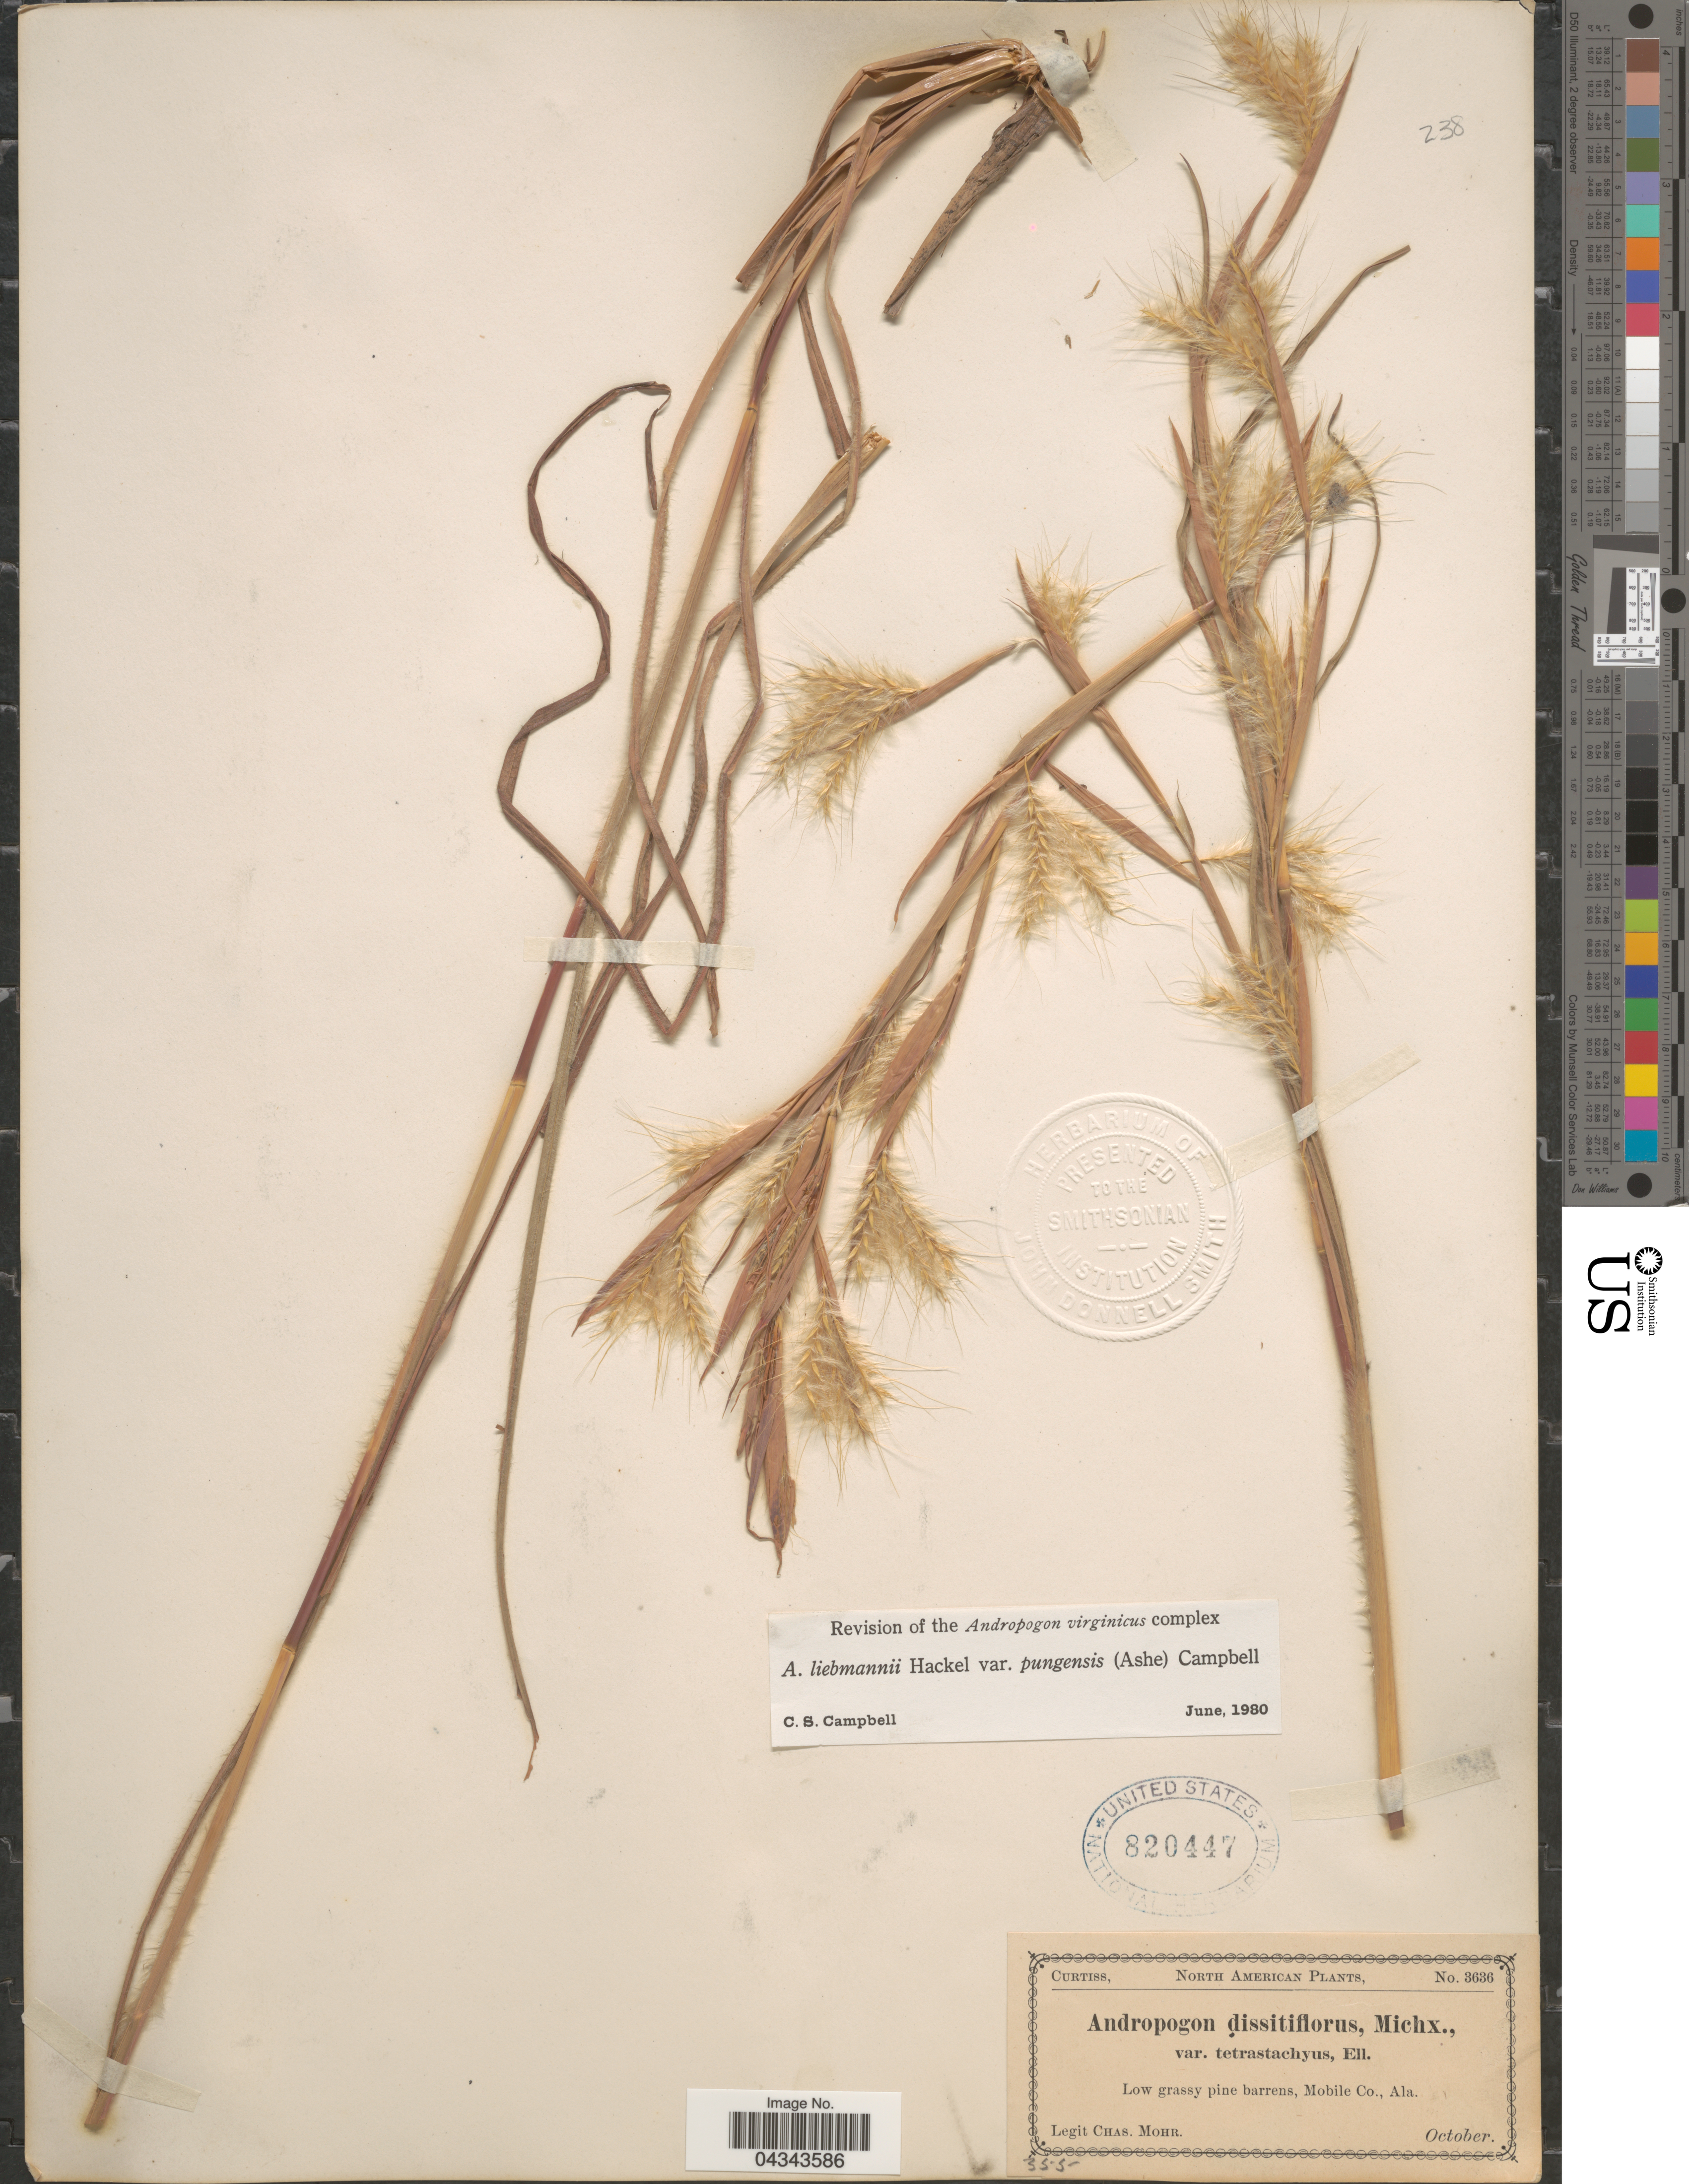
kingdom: Plantae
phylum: Tracheophyta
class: Liliopsida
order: Poales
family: Poaceae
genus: Andropogon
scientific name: Andropogon liebmannii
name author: Hack.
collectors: Mohr, C. T. (herbarium)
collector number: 3636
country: United States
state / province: Alabama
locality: Low grassy pine barrens, Mobile Co.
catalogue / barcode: US 820447